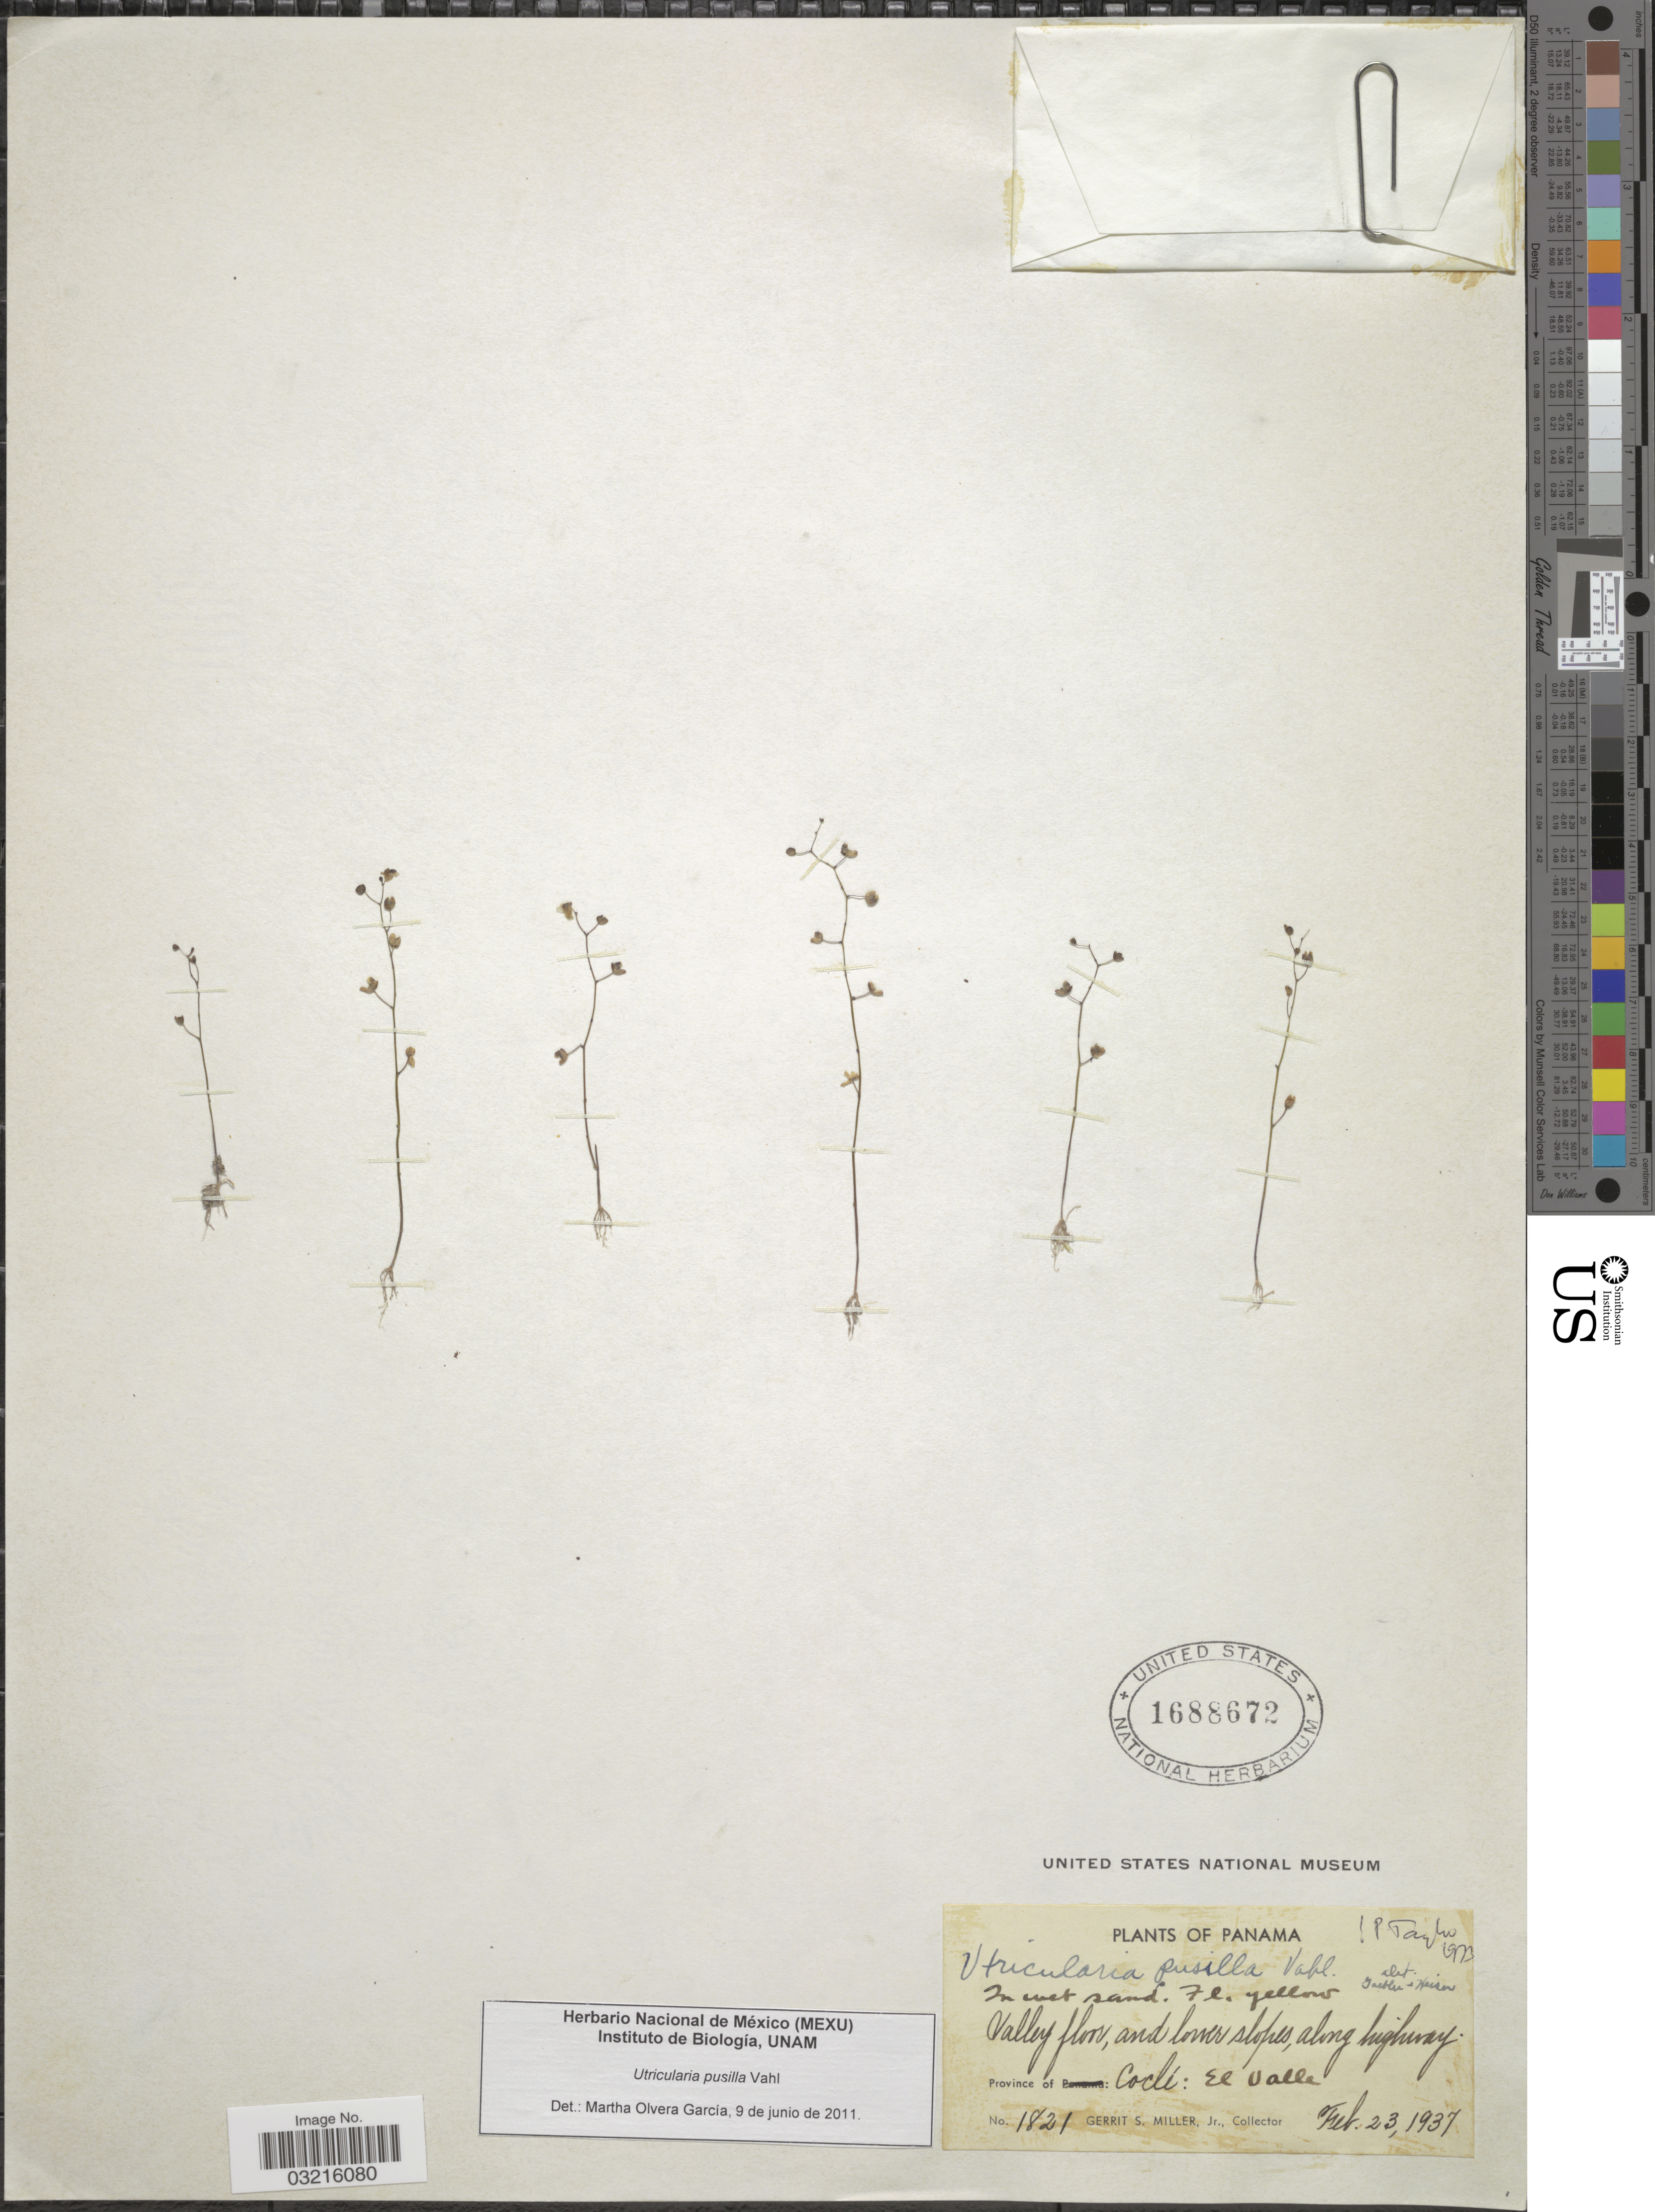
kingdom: Plantae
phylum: Tracheophyta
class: Magnoliopsida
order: Lamiales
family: Lentibulariaceae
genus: Utricularia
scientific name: Utricularia pusilla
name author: Vahl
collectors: G. S. Miller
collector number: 1821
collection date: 1937-02-23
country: Panama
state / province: Coclé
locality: Valley floor, and lower slopes, along highway. Province of Coclé: El Valle.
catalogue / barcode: US 1688672